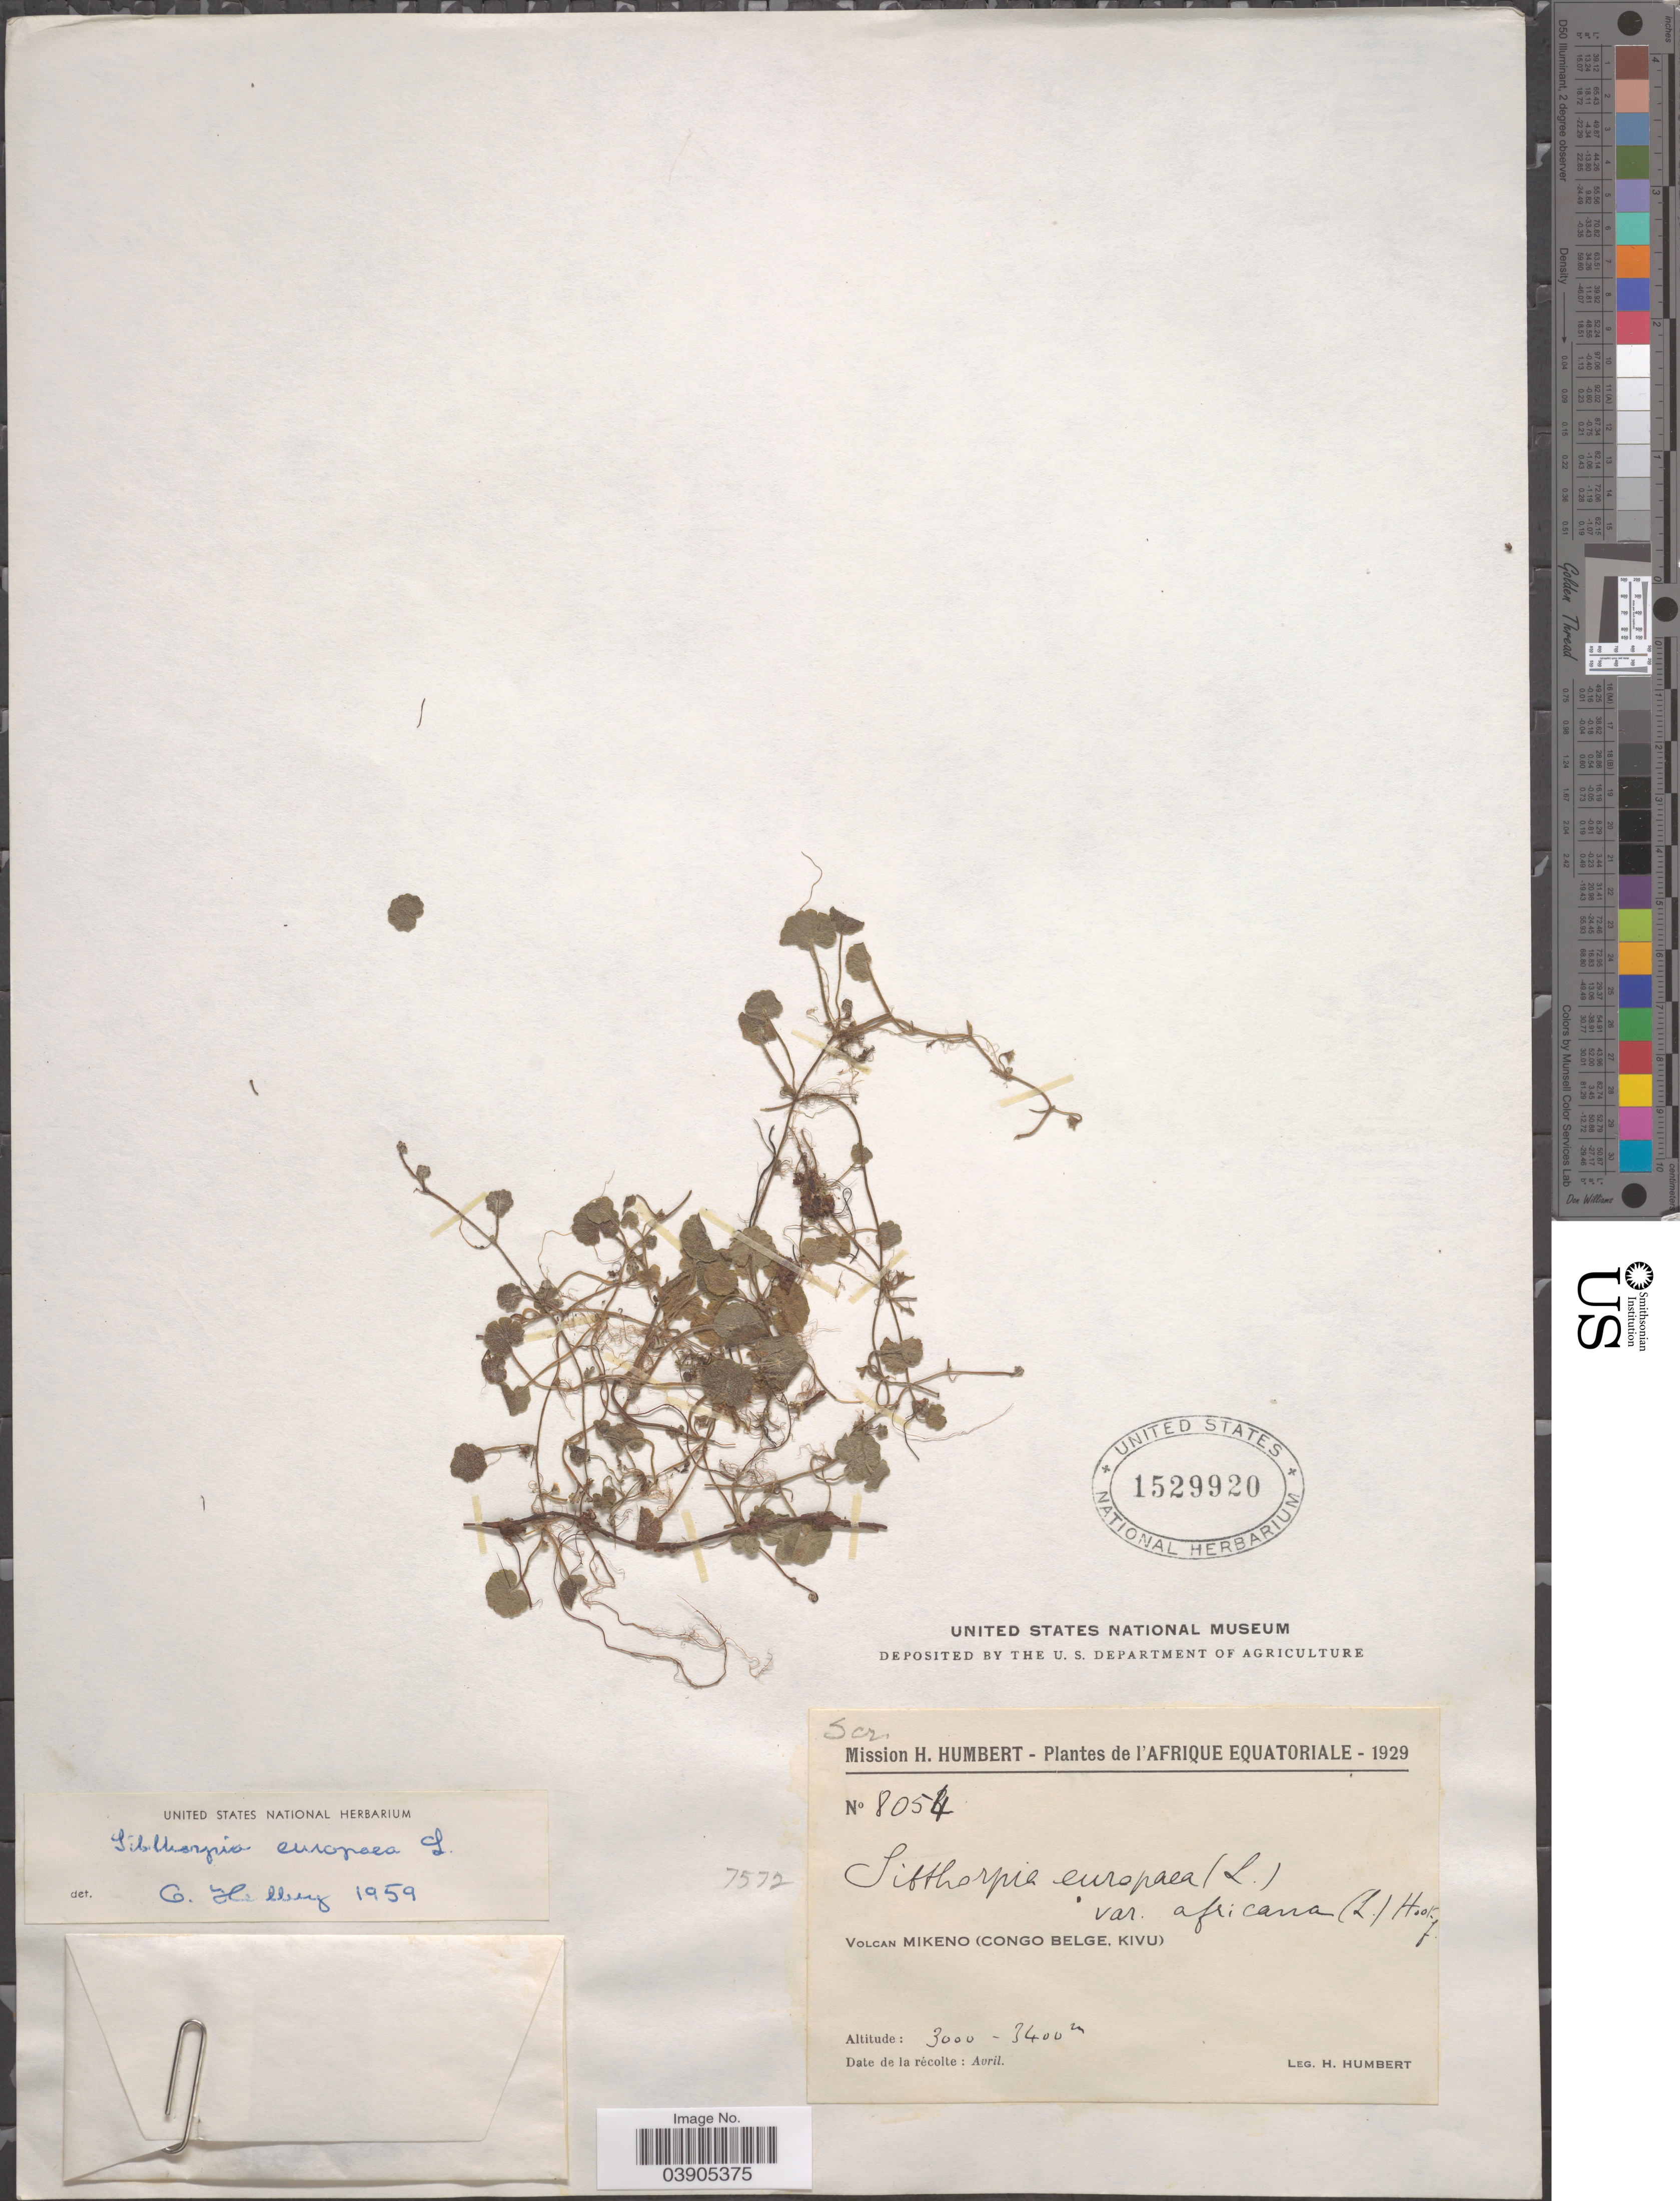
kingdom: Plantae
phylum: Tracheophyta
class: Magnoliopsida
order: Lamiales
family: Plantaginaceae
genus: Sibthorpia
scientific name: Sibthorpia europaea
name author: L.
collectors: H. Humbert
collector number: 8054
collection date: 1929-04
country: Congo, Democratic Republic of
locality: L'Afrique Equatoriale. Volcan Mikeno (Congo Belge, Kivu).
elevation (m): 3000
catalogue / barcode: US 1529920